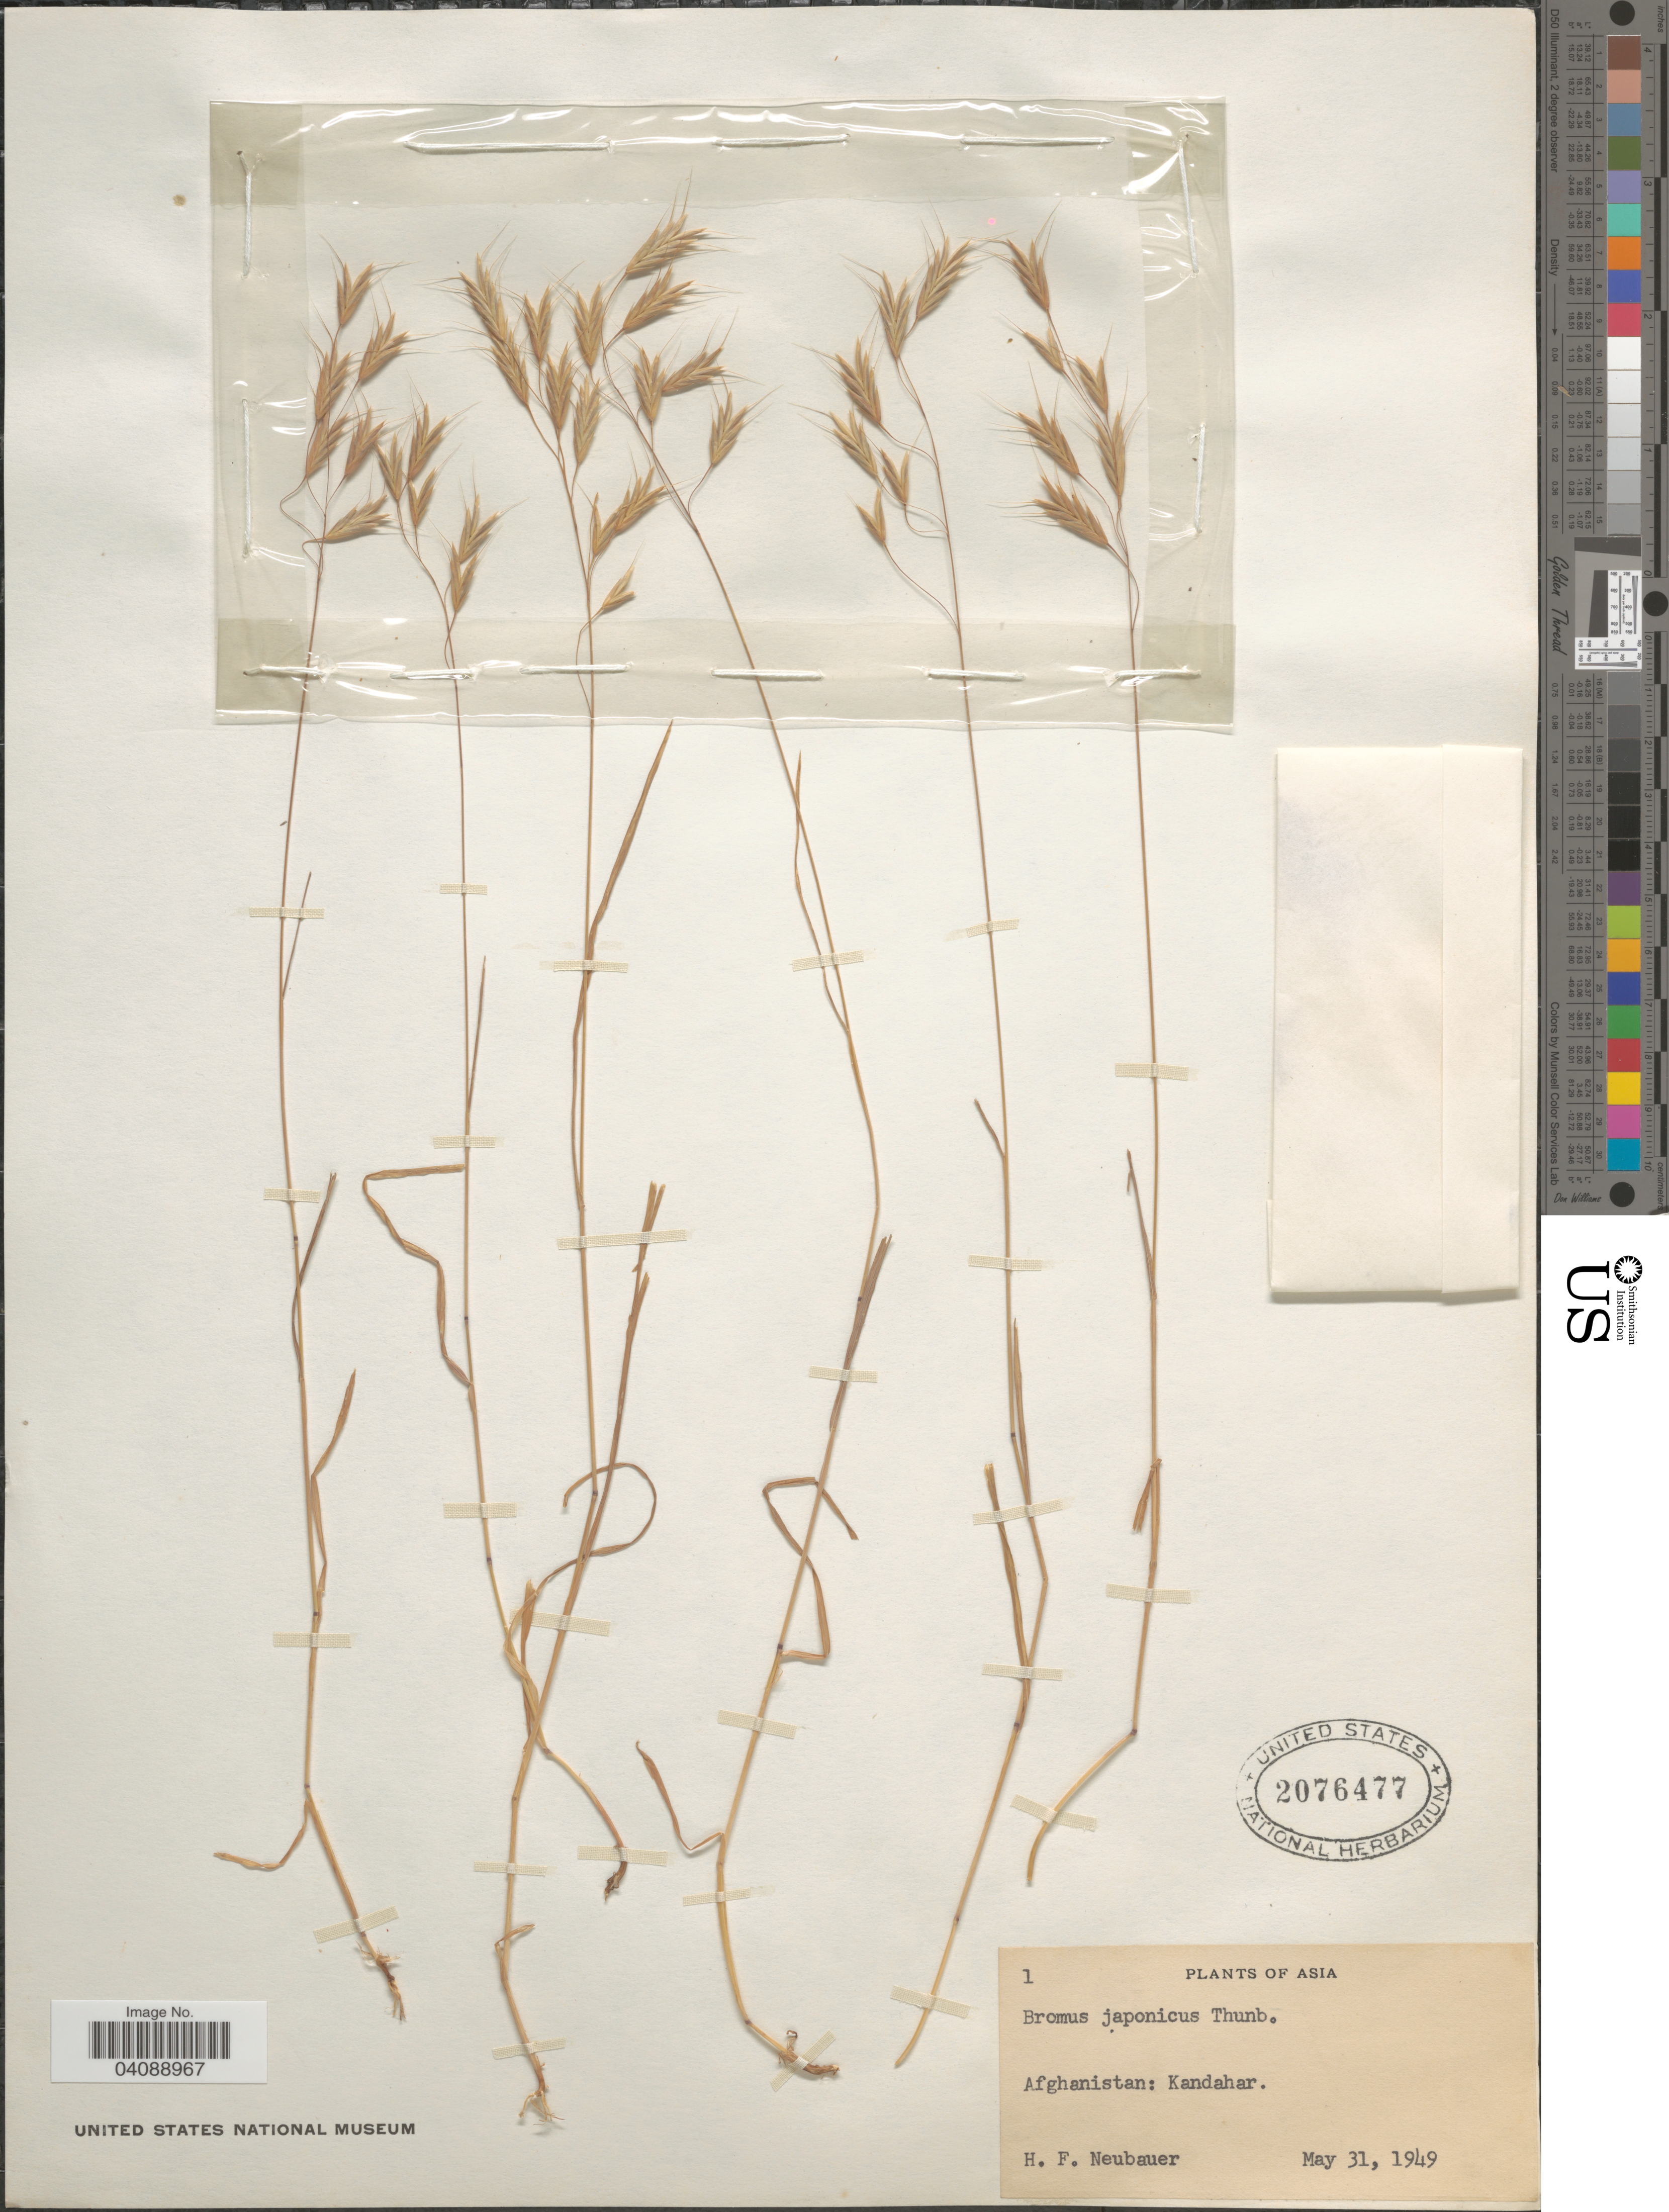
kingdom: Plantae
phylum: Tracheophyta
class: Liliopsida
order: Poales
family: Poaceae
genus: Bromus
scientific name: Bromus japonicus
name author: Houtt.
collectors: H. Neubauer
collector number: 1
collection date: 1949-05-31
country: Afghanistan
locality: Kandahar.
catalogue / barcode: US 2076477